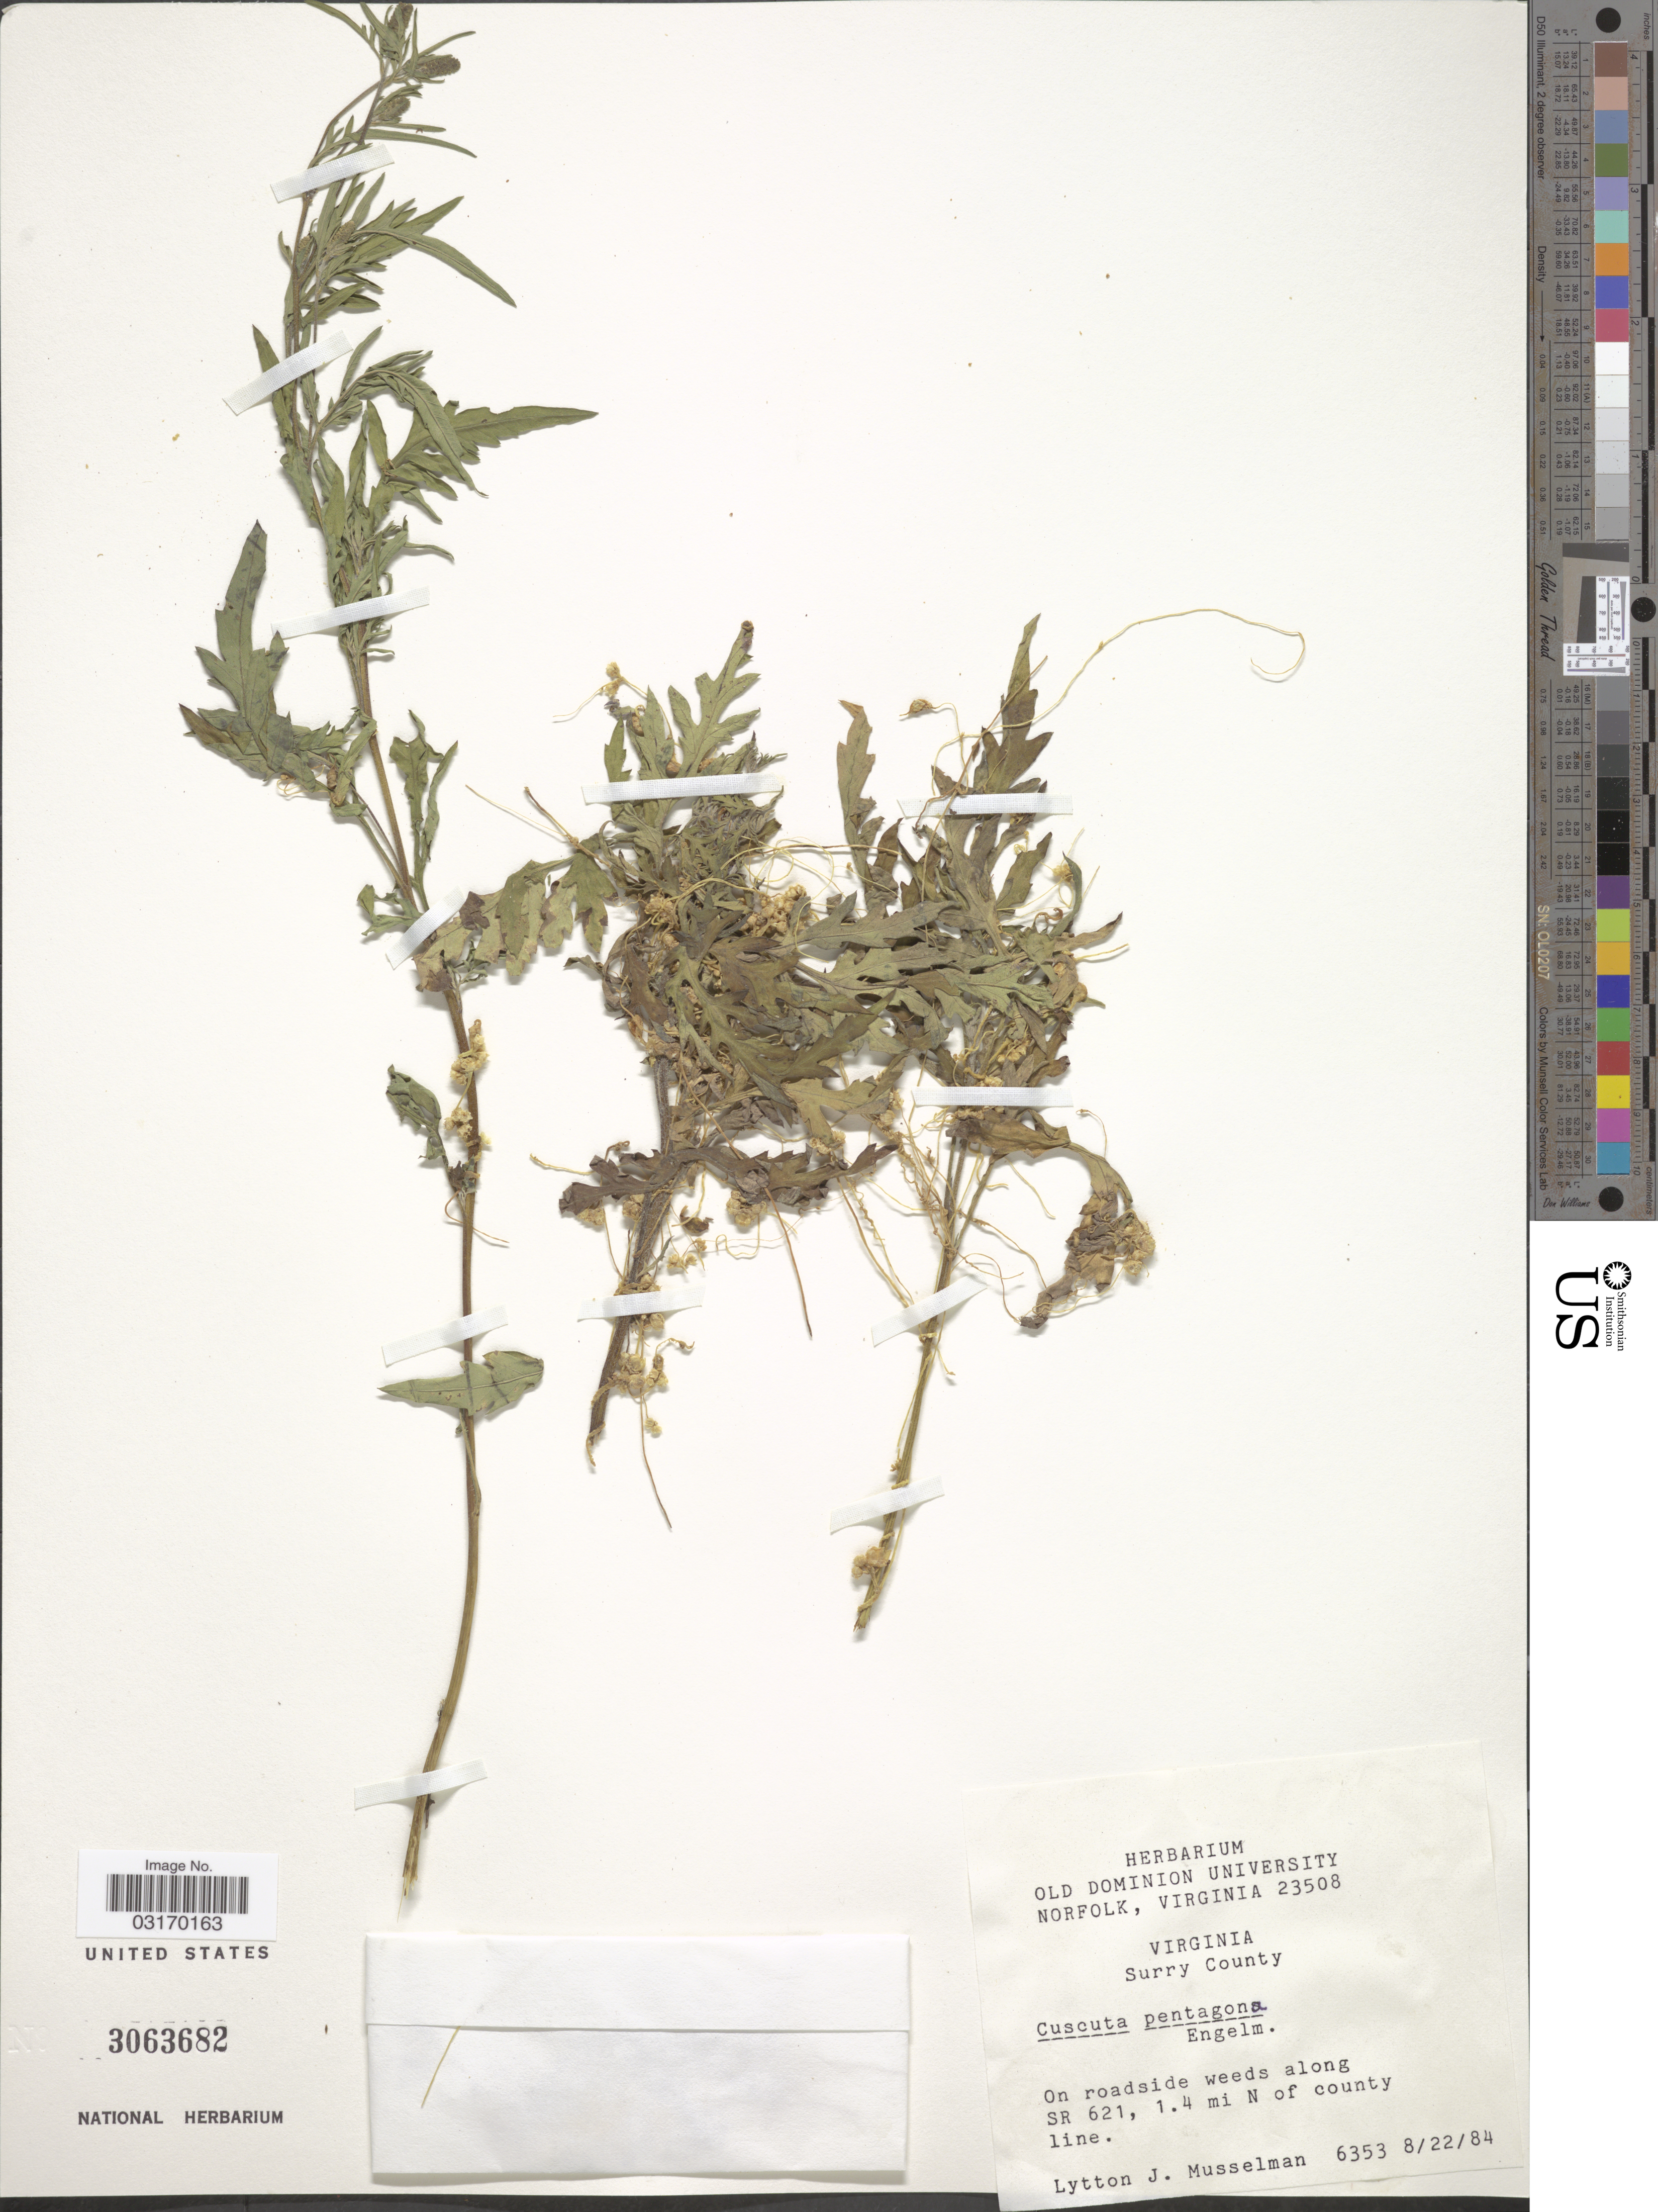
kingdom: Plantae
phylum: Tracheophyta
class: Magnoliopsida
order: Solanales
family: Convolvulaceae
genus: Cuscuta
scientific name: Cuscuta pentagona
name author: Engelm.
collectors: L. J. Musselman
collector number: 6353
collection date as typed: Transcribed d/m/y: 22/8/84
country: United States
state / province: Virginia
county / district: Surry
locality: Surry County. On roadside weeds along SR 621, 1.4 mi N of county line.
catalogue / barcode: US 3063682